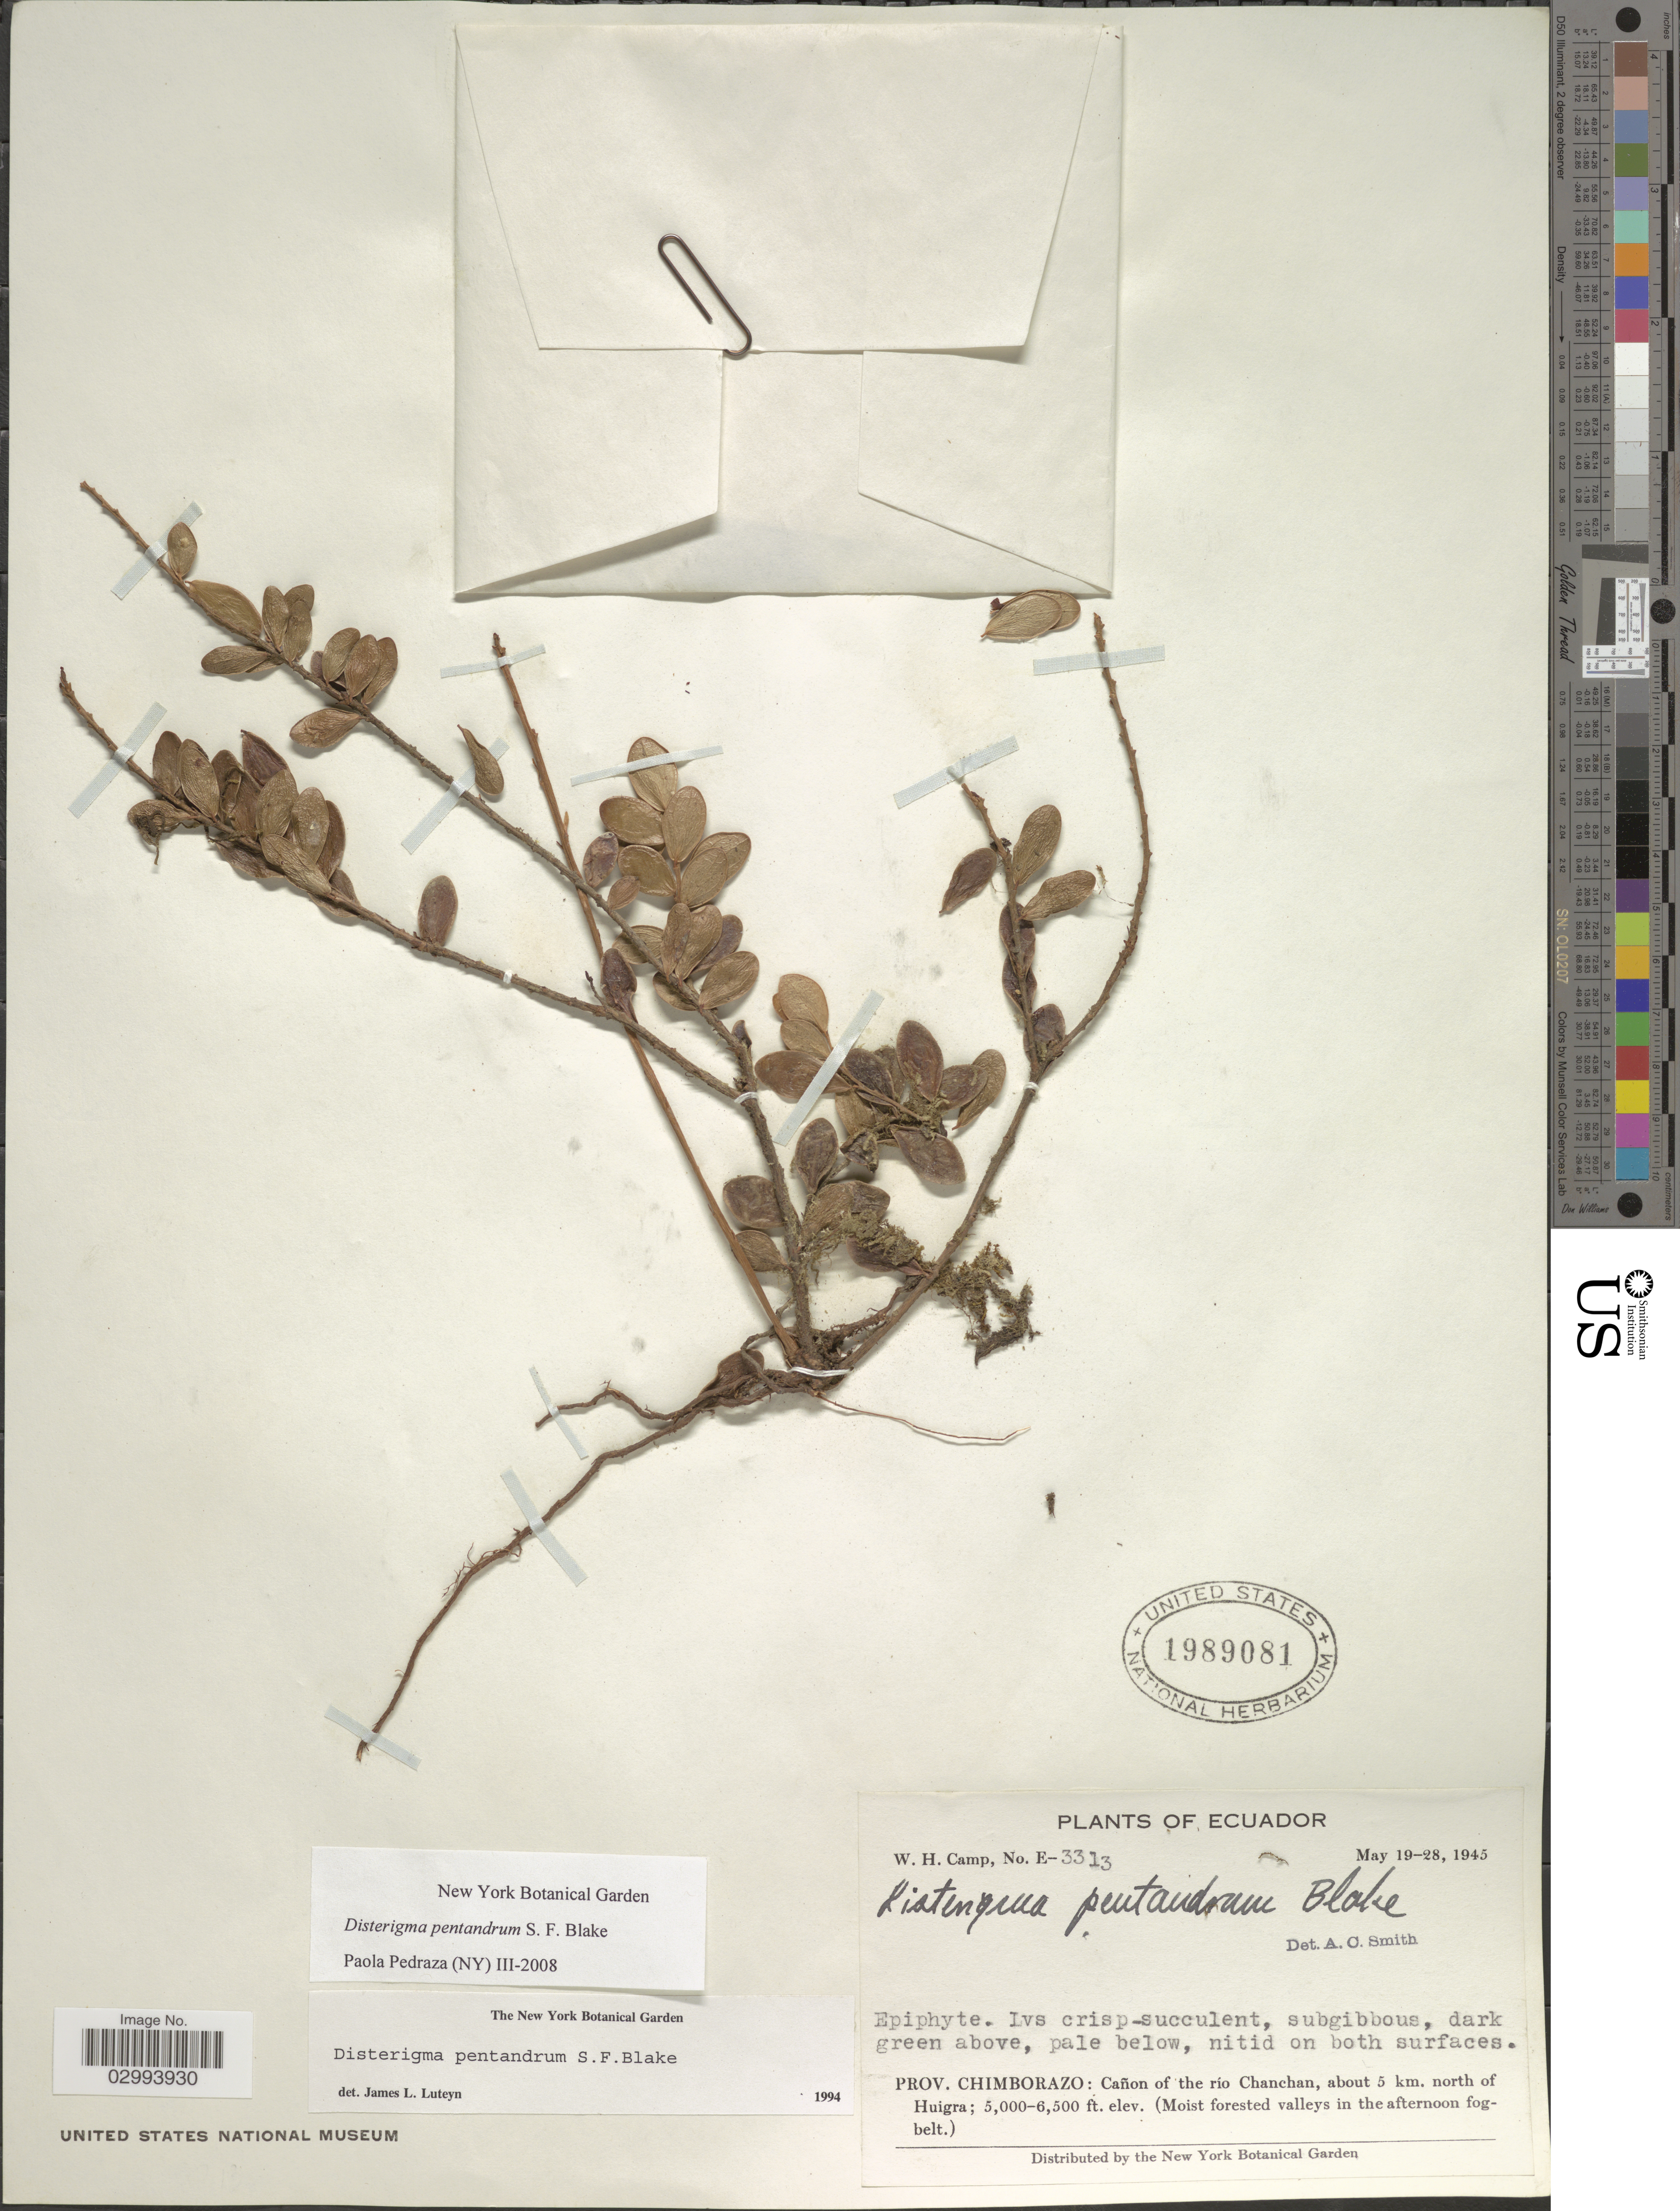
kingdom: Plantae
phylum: Tracheophyta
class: Magnoliopsida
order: Ericales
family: Ericaceae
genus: Disterigma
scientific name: Disterigma pentandrum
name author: S.F. Blake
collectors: W. H. Camp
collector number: E-3313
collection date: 1945-05-19/1945-05-28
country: Ecuador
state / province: Chimborazo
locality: Prov. Chimborazo: Cañon of the río Chanchan, about 5 km. north of Huigra; (Moist forested valleys in the afternoon fogbelt.).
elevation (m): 1524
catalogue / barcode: US 1989081